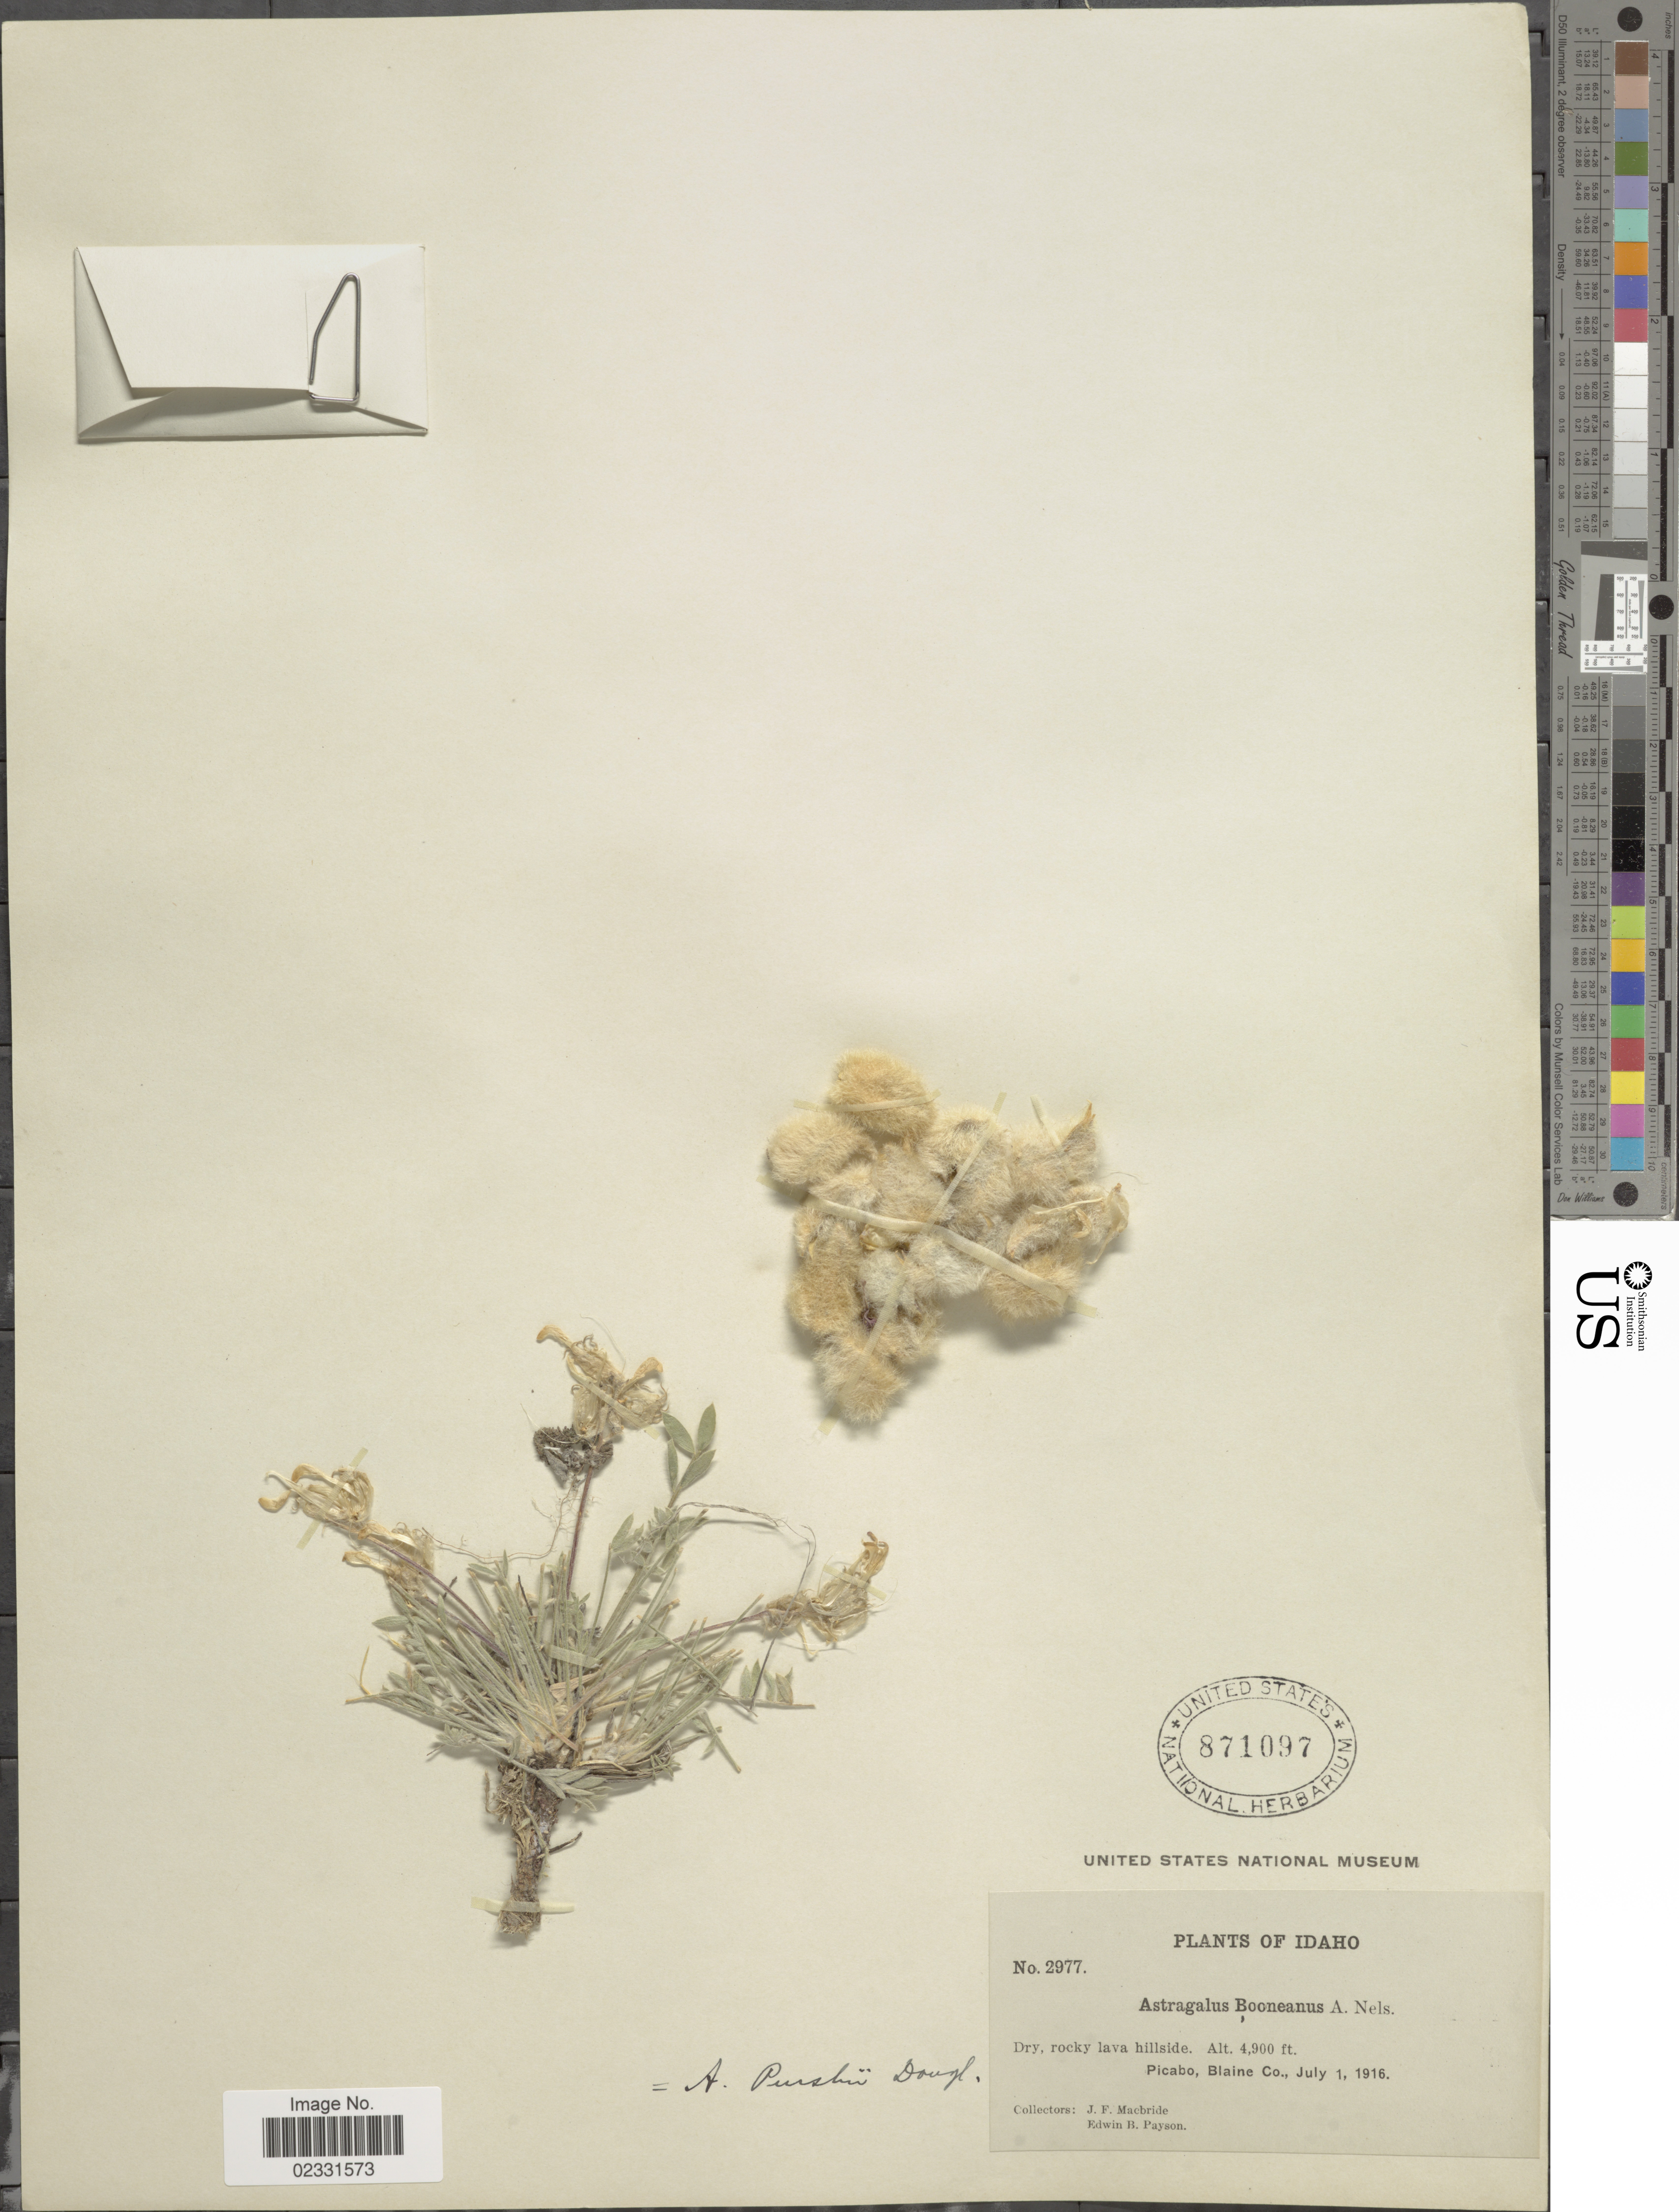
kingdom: Plantae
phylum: Tracheophyta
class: Magnoliopsida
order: Fabales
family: Fabaceae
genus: Astragalus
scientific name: Astragalus purshii var. glareosus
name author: (Douglas ex Hook.) Barneby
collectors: J. F. Macbride & E. B. Payson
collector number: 2977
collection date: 1916-07-01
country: United States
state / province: Idaho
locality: Picabo, Blain Co.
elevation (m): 1494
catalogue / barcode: US 871097